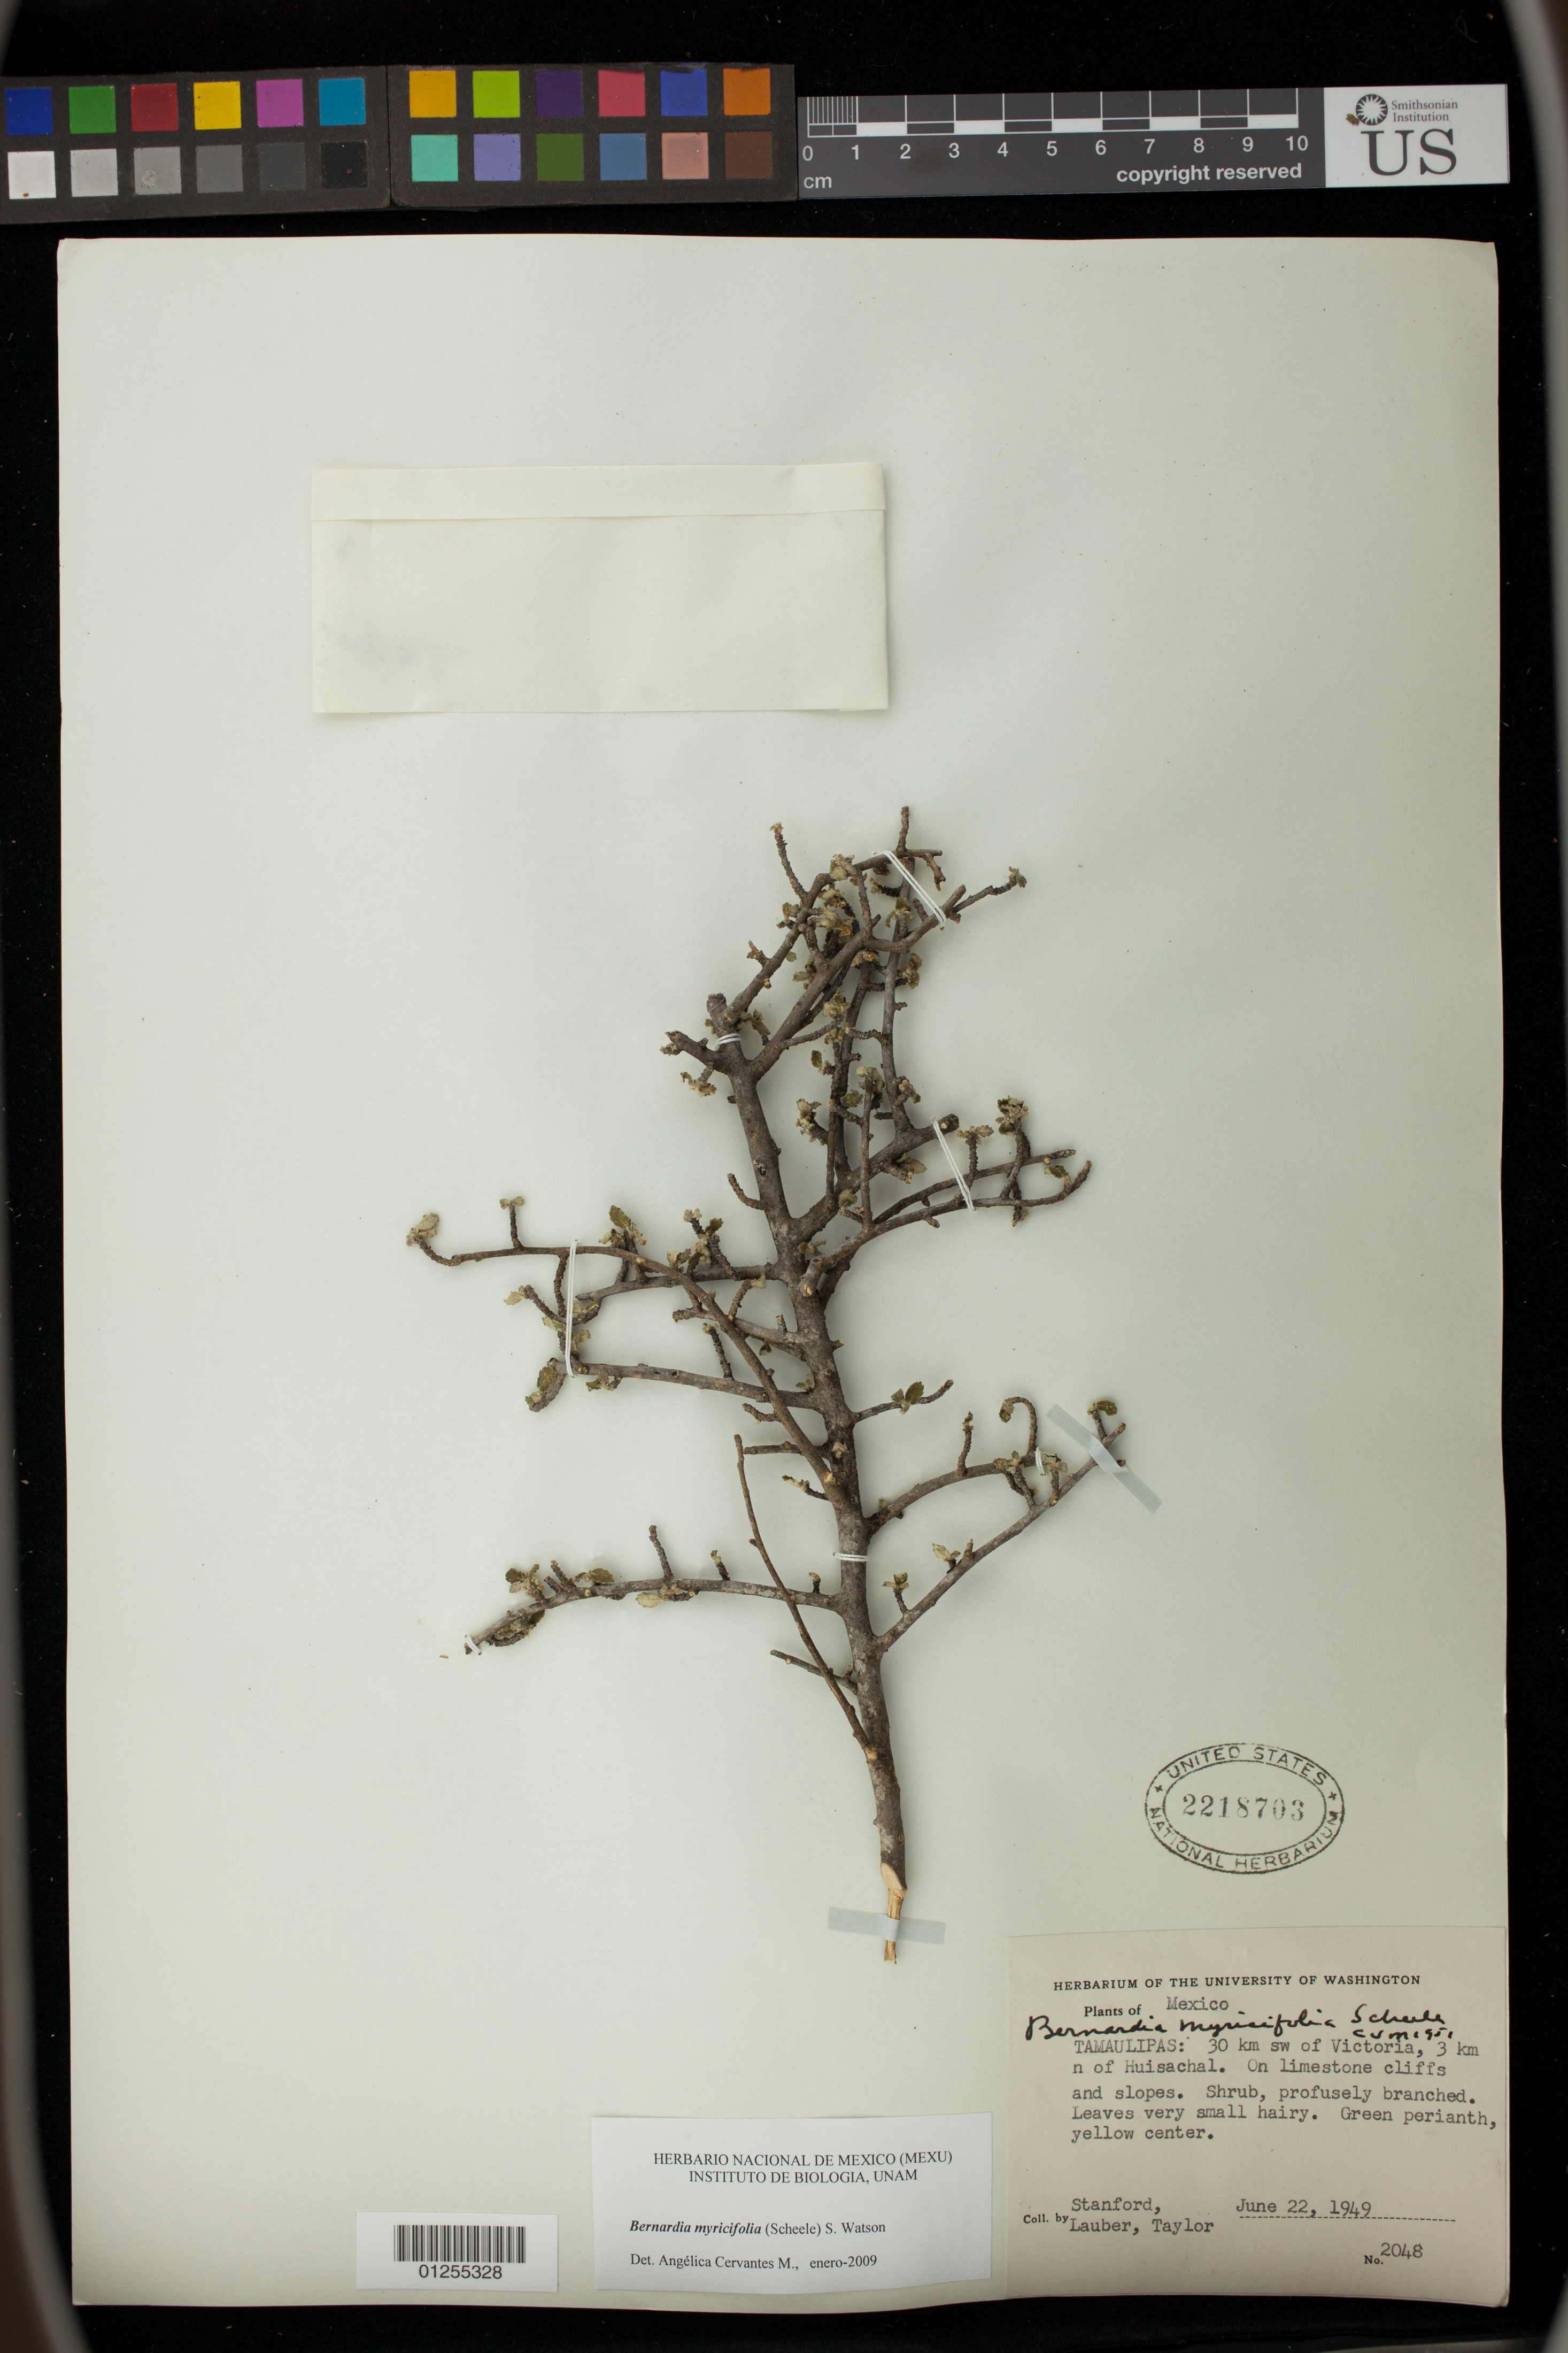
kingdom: Plantae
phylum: Tracheophyta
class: Magnoliopsida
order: Malpighiales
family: Euphorbiaceae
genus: Bernardia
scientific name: Bernardia myricifolia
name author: (Scheele) S. Watson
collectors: -. Stanford, T. Lauber & -- Taylor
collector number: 2048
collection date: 1949-06-22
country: Mexico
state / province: Tamaulipas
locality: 30 km sw of Victoria, 3 km n of Huisachal. On limestone cliffs and slopes.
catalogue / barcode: US 2218703